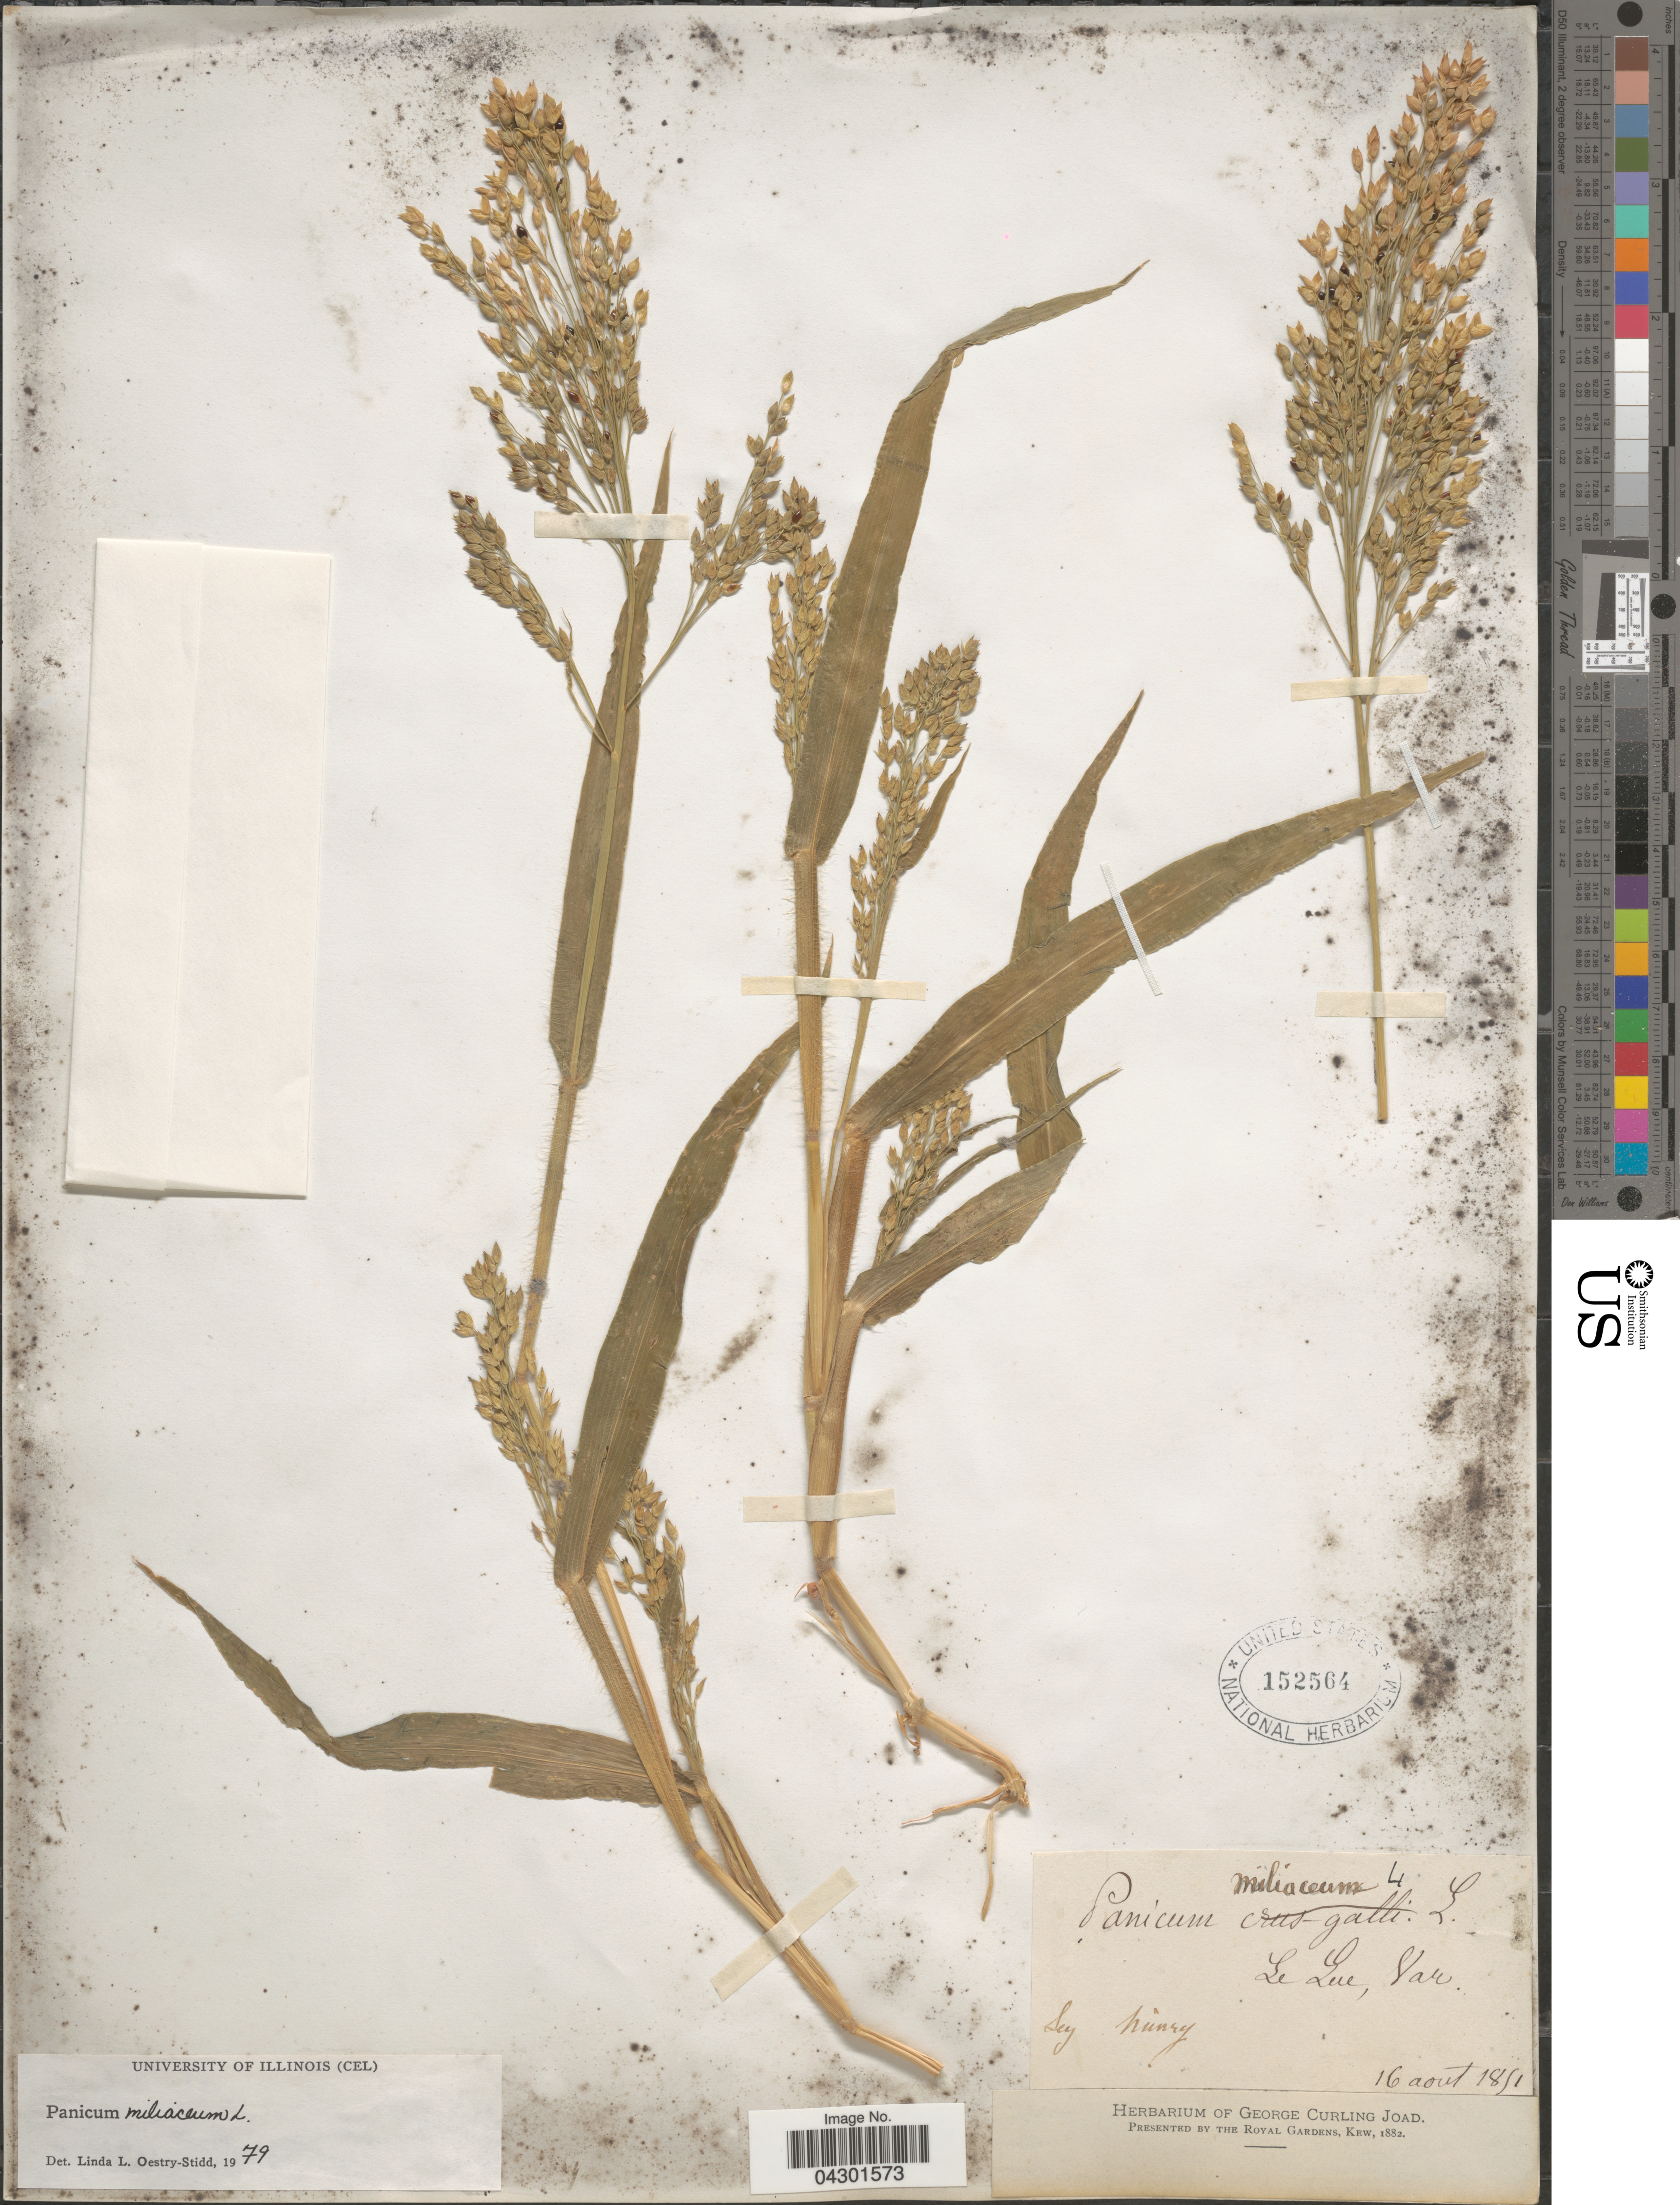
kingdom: Plantae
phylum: Tracheophyta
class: Liliopsida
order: Poales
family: Poaceae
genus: Panicum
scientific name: Panicum miliaceum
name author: L.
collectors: Hunry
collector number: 4?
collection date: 1851-08-16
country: France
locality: Le Luc, Var.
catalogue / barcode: US 152564